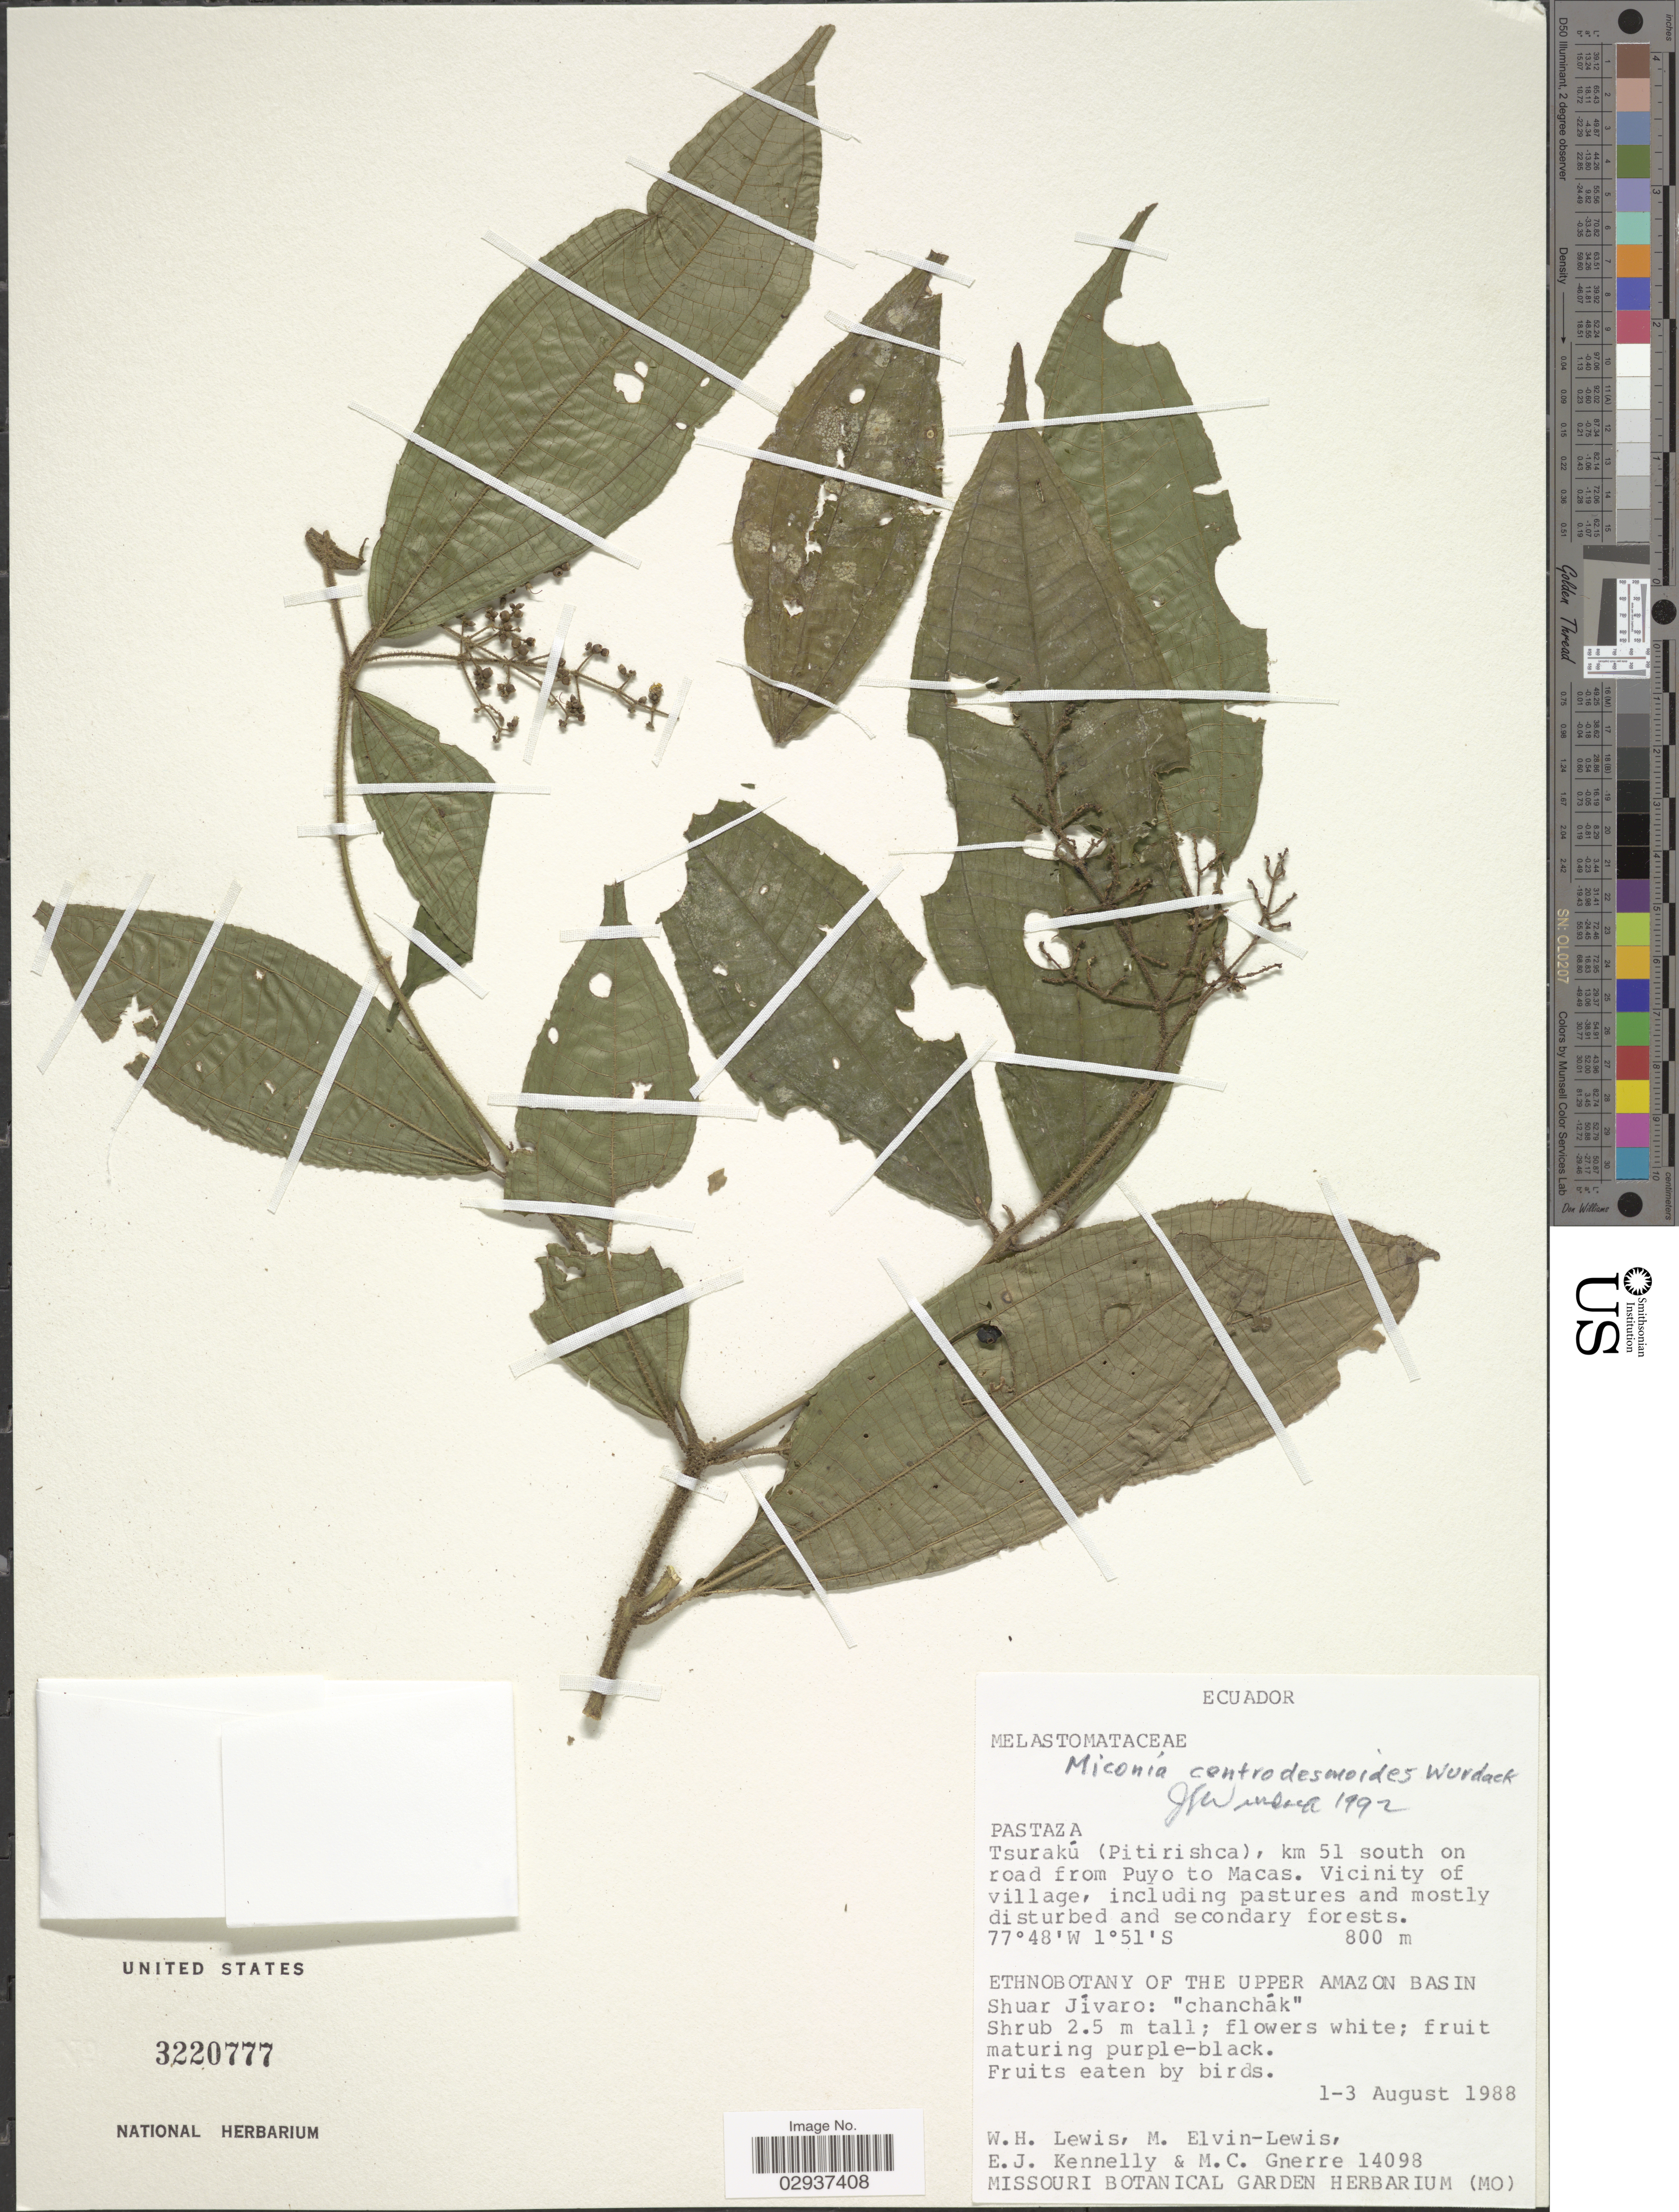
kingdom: Plantae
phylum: Tracheophyta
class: Magnoliopsida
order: Myrtales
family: Melastomataceae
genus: Miconia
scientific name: Miconia centrodesmoides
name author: Wurdack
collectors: W. H. Lewis, M. Elvin-Lewis, E. Kennelly & M. Gnerre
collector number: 14098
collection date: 1988-08-01/1988-08-03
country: Ecuador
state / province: Pastaza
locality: Tsurakú (Pitirishca), km 51 on road from Puyo to Macas. Vicinity of village.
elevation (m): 800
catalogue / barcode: US 3220777